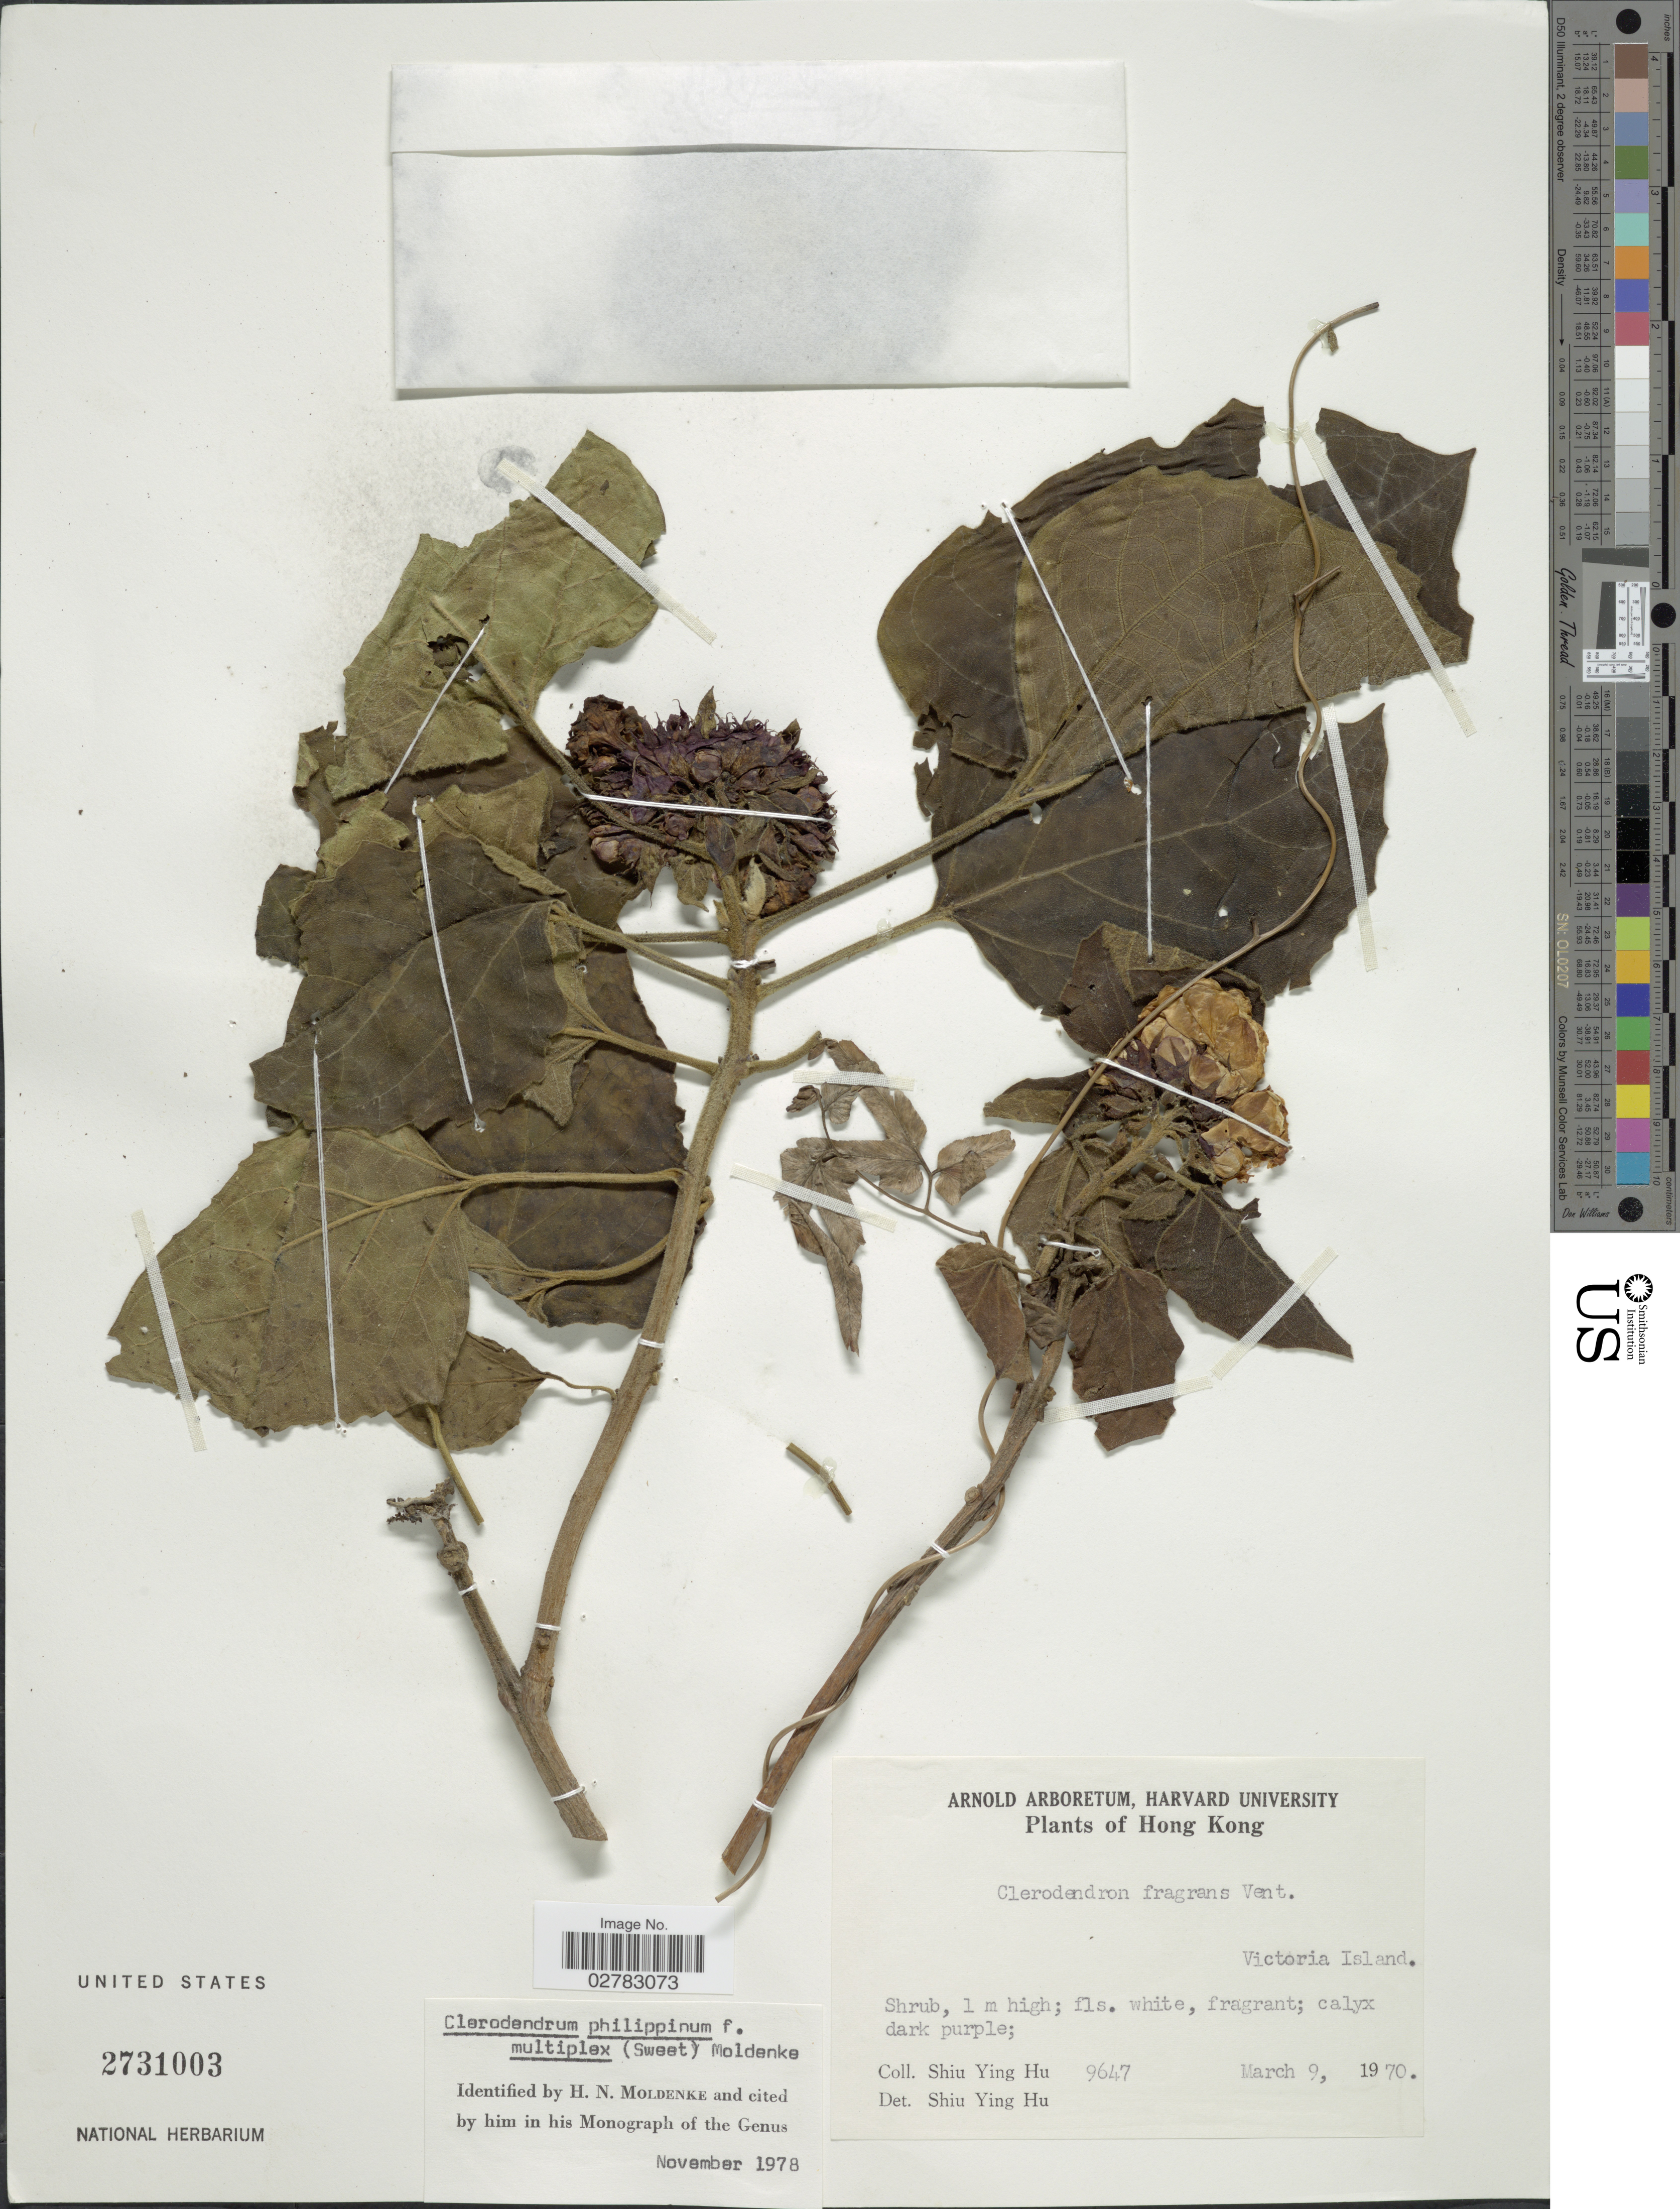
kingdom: Plantae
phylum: Tracheophyta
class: Magnoliopsida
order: Lamiales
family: Lamiaceae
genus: Clerodendrum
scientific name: Clerodendrum philippinum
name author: Schauer in DC.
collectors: S. Y. Hu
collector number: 9647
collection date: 1970-03-09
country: China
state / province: Hong Kong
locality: Victoria Island.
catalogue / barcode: US 2731003